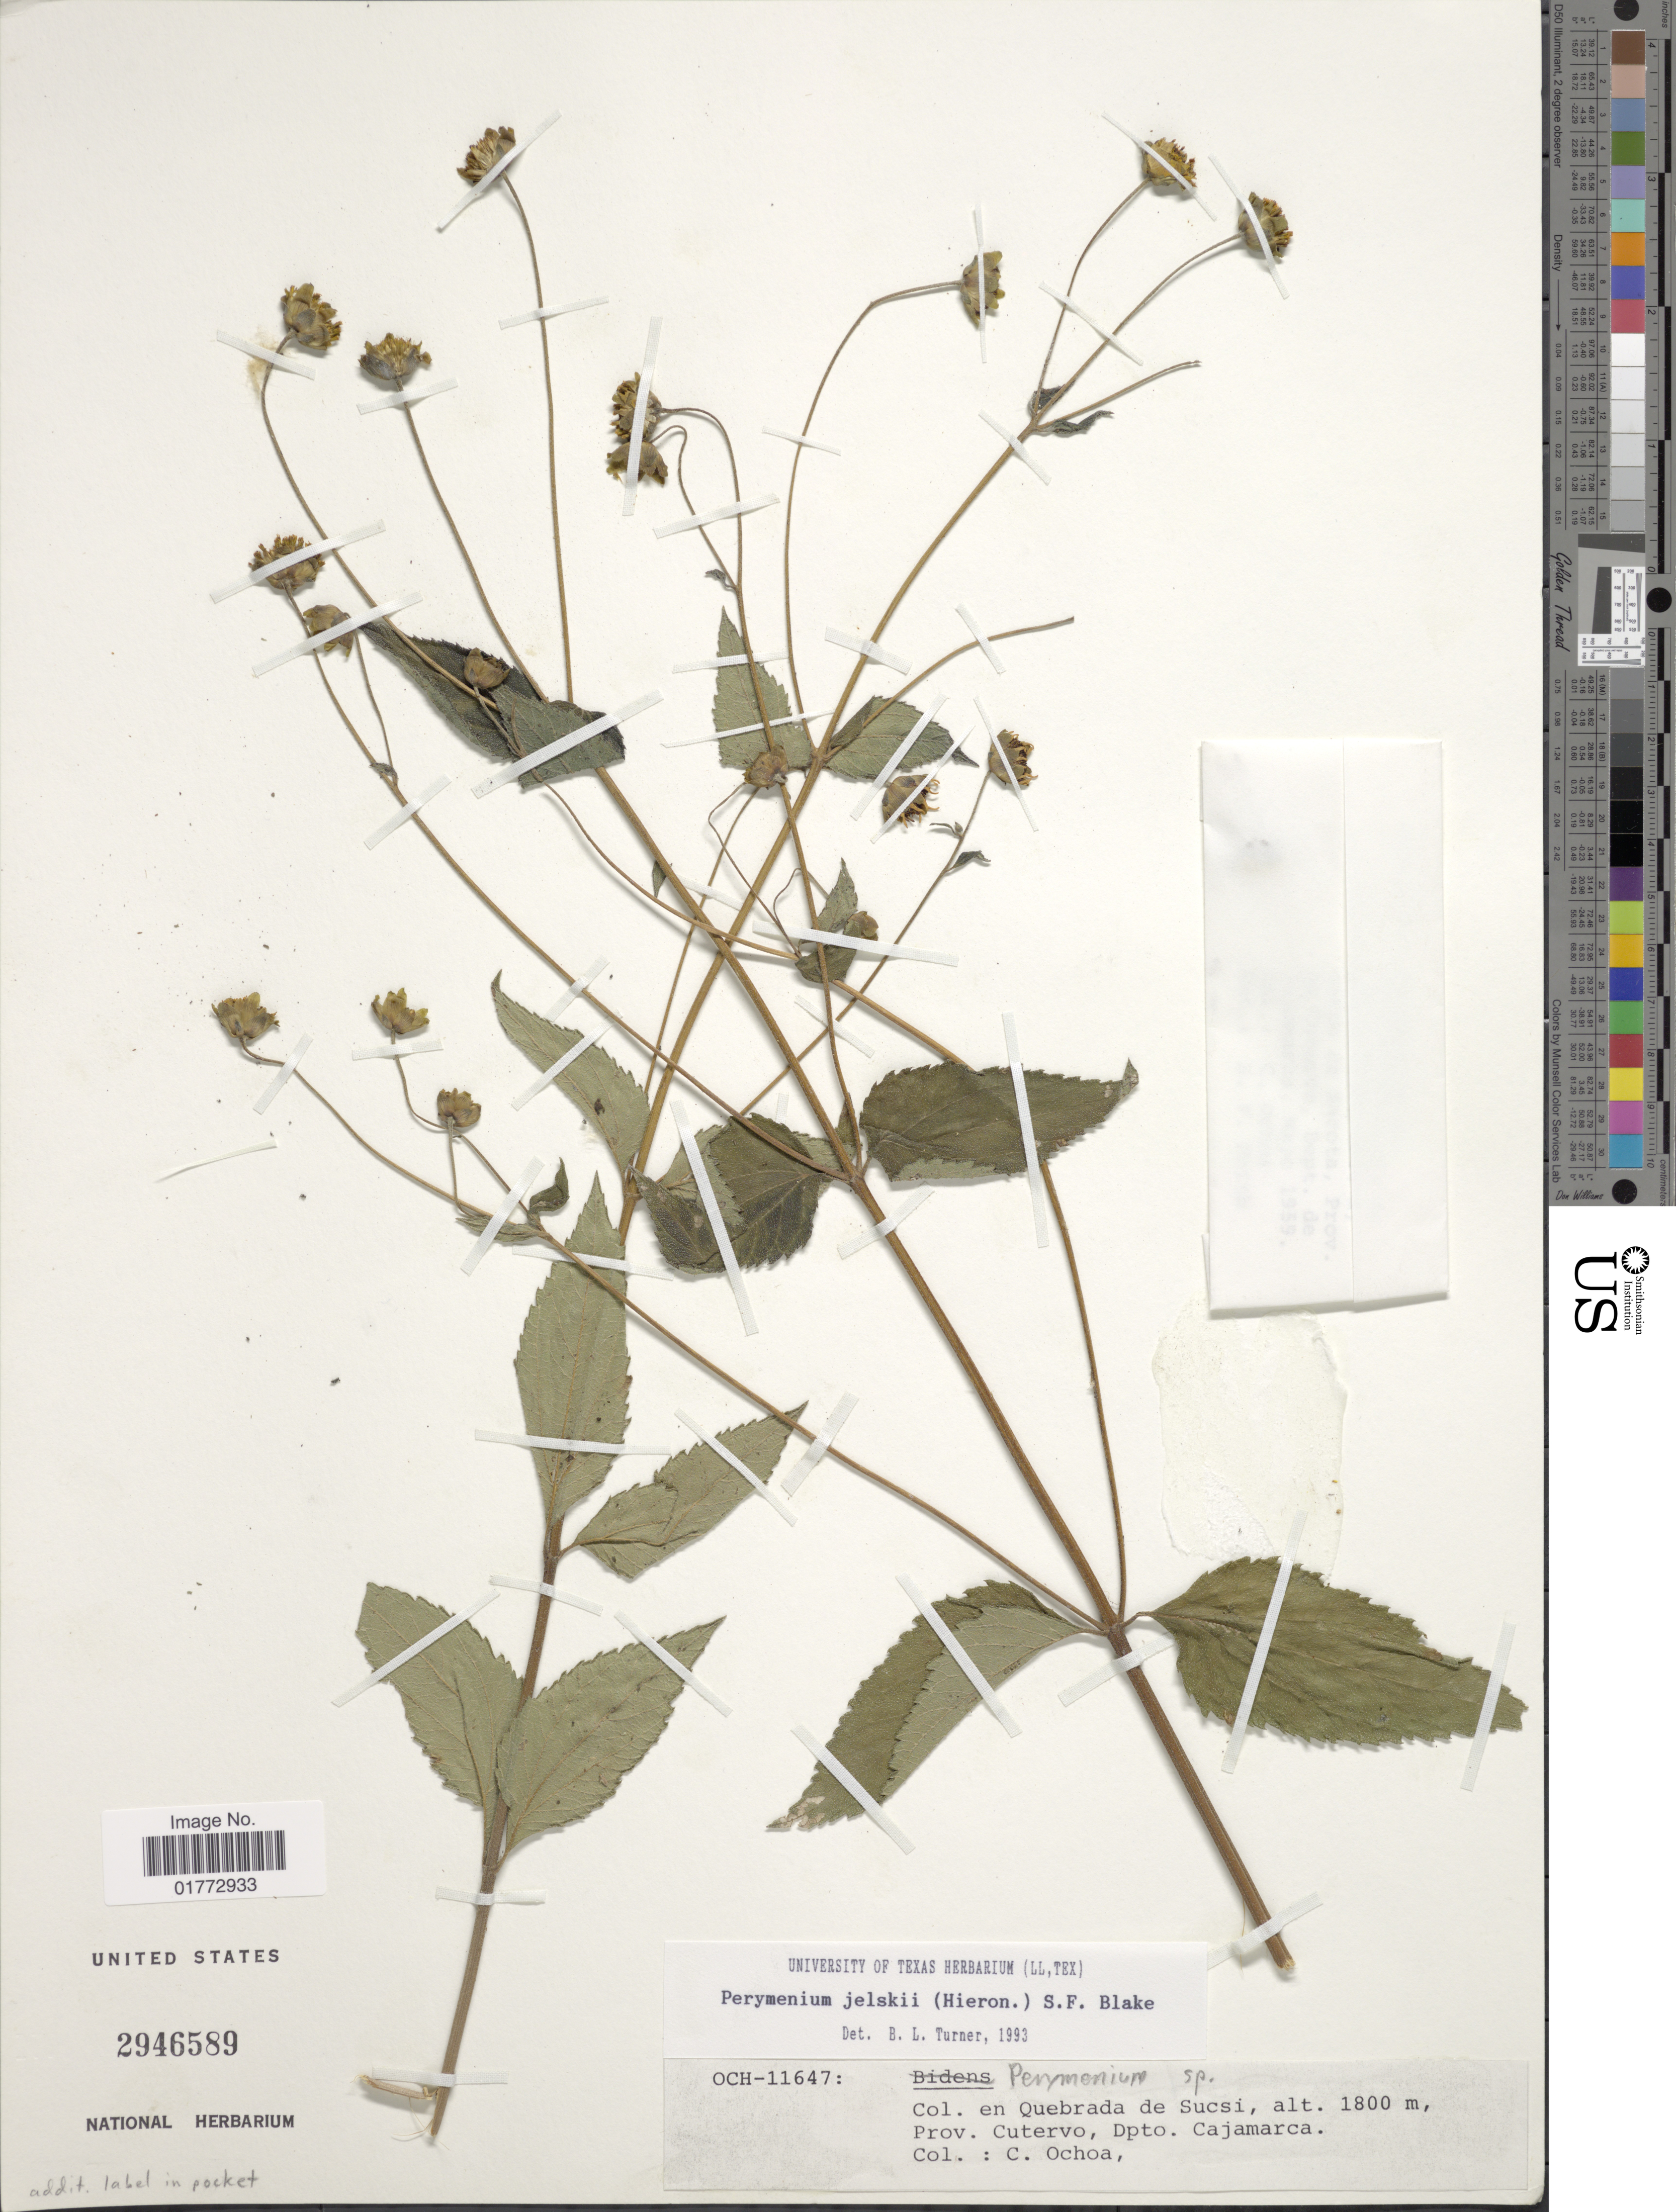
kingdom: Plantae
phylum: Tracheophyta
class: Magnoliopsida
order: Asterales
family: Asteraceae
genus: Perymenium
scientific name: Perymenium jelskii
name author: (Hieron.) S.F. Blake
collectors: C. Ochoa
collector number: OCH-11647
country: Peru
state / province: Cajamarca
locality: Quebrada de Sucsi, Prov. Cutervo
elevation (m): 1800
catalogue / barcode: US 2946589